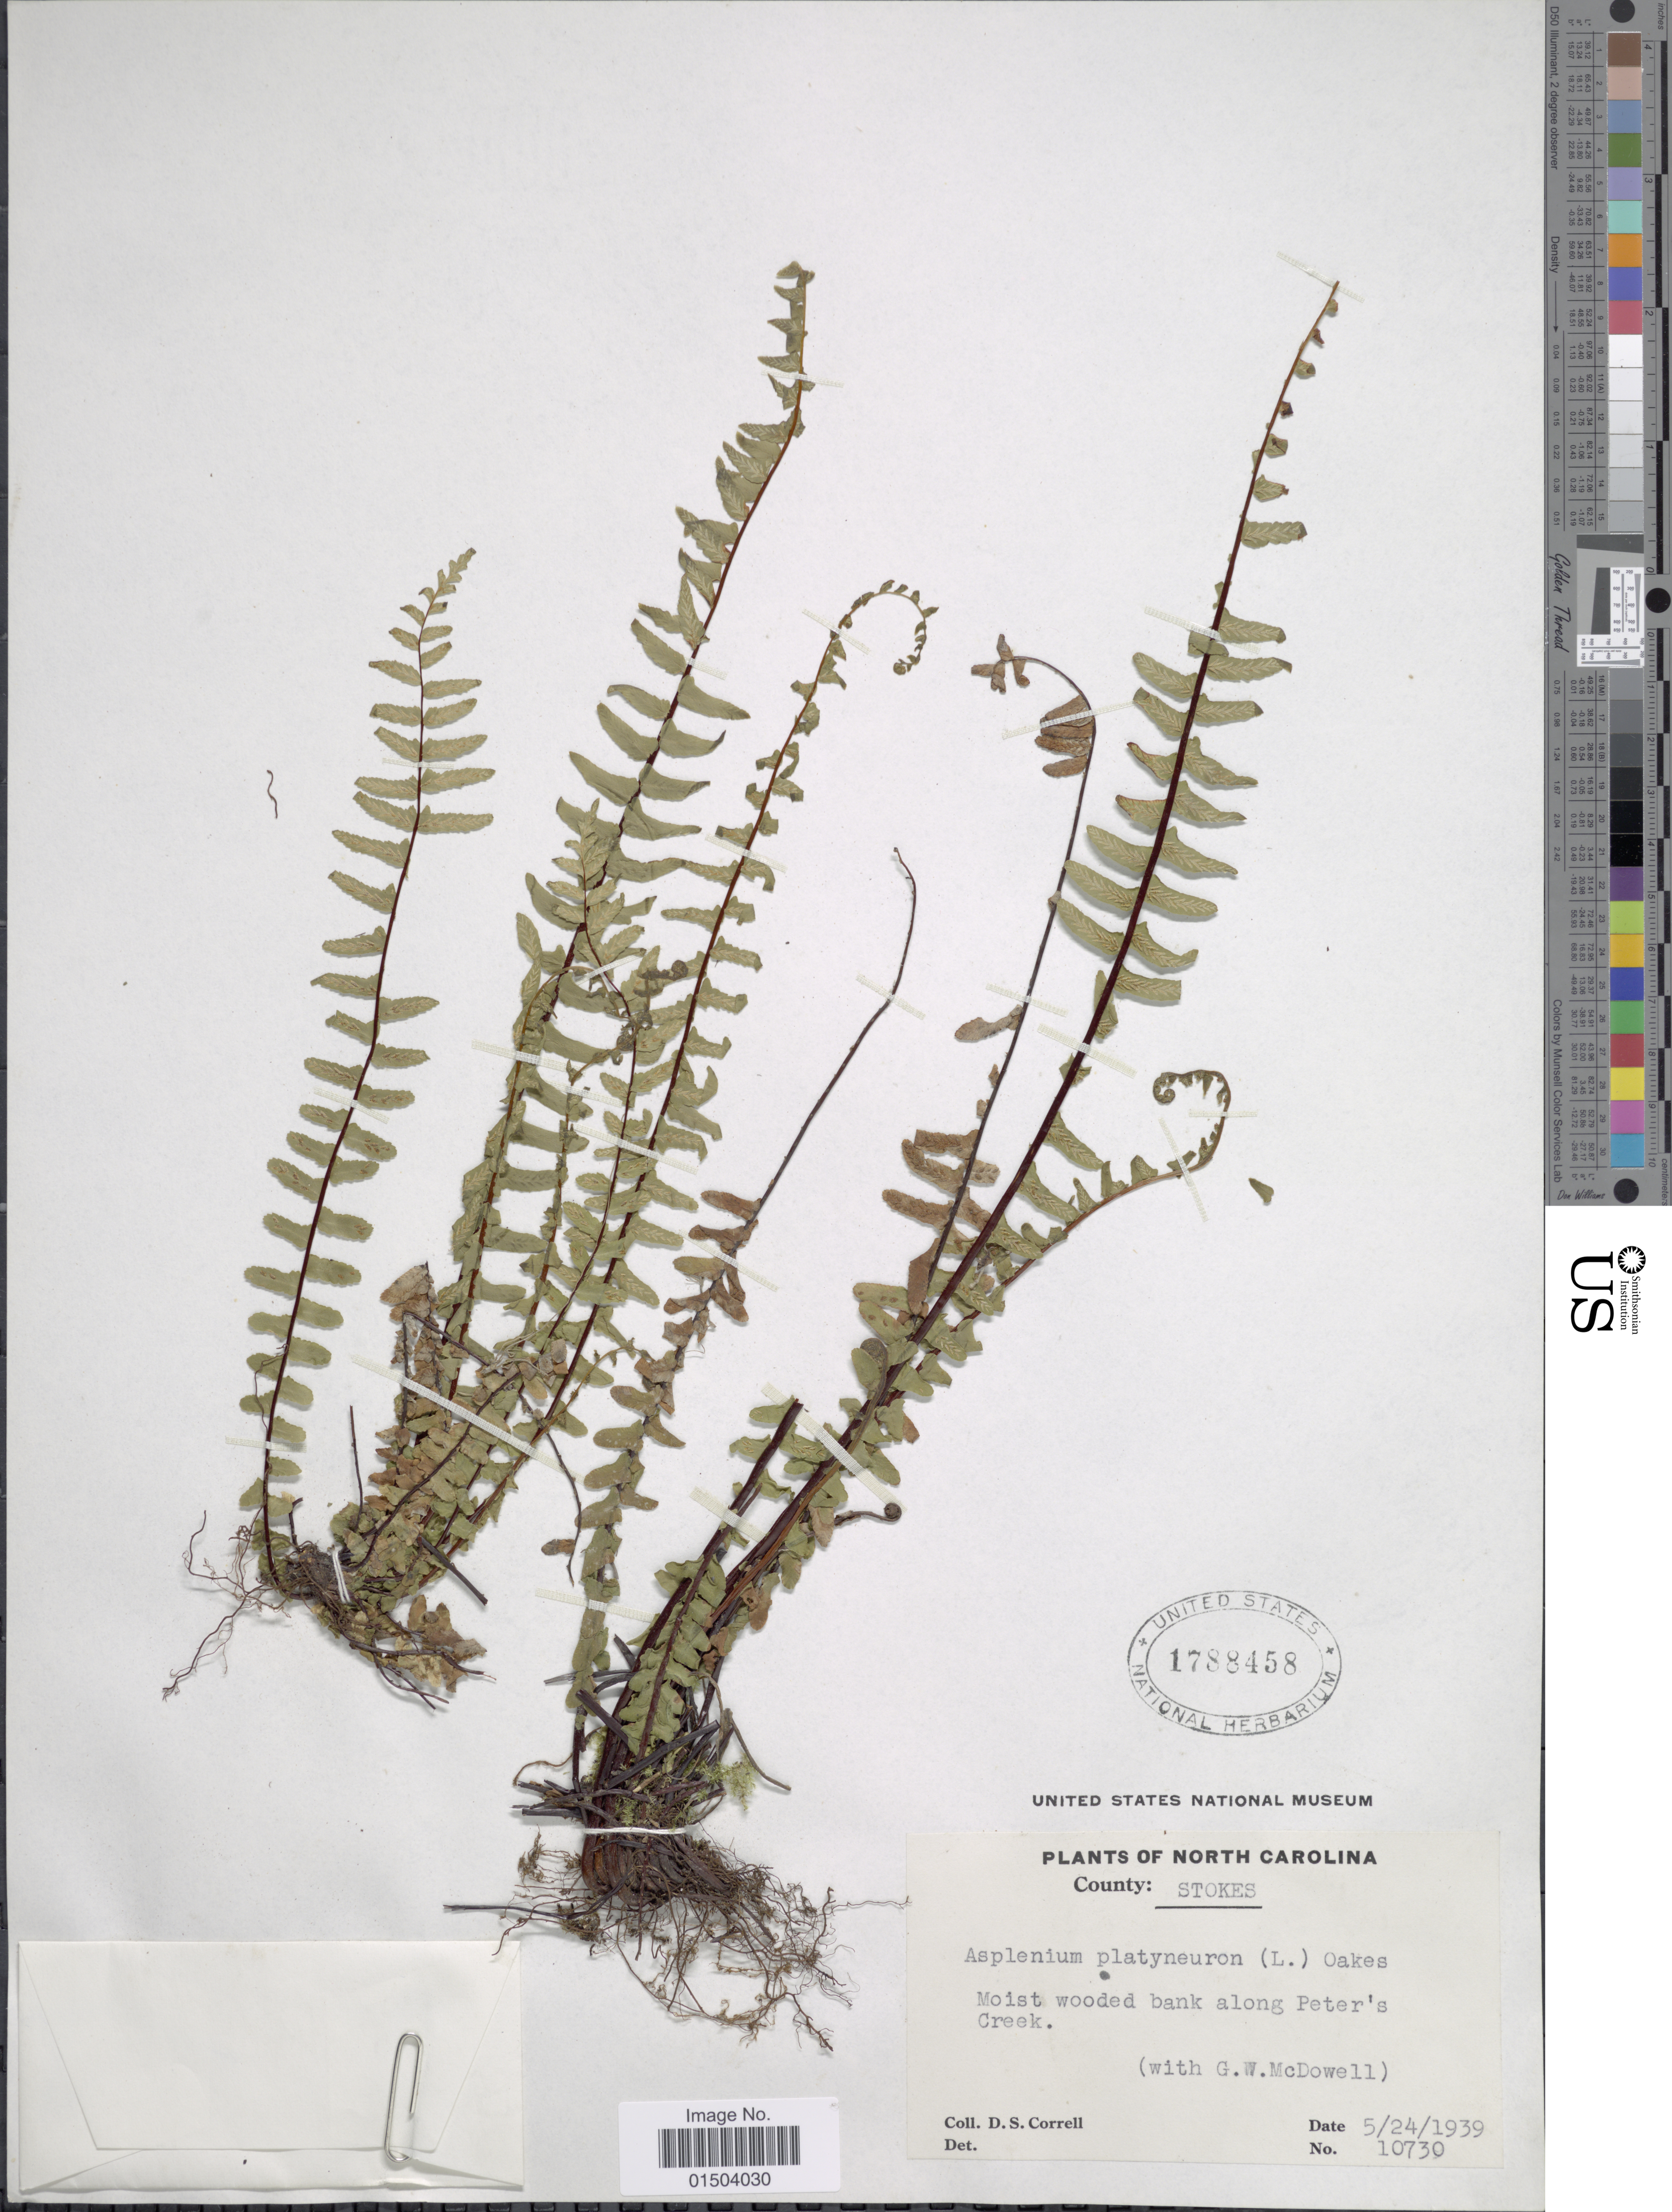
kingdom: Plantae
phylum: Tracheophyta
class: Polypodiopsida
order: Polypodiales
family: Aspleniaceae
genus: Asplenium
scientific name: Asplenium platyneuron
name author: (L.) Britton, Stearns & Poggenb.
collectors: D. S. Correll & G. McDowell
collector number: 10730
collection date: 1939-05-24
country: United States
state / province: North Carolina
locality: County: Stokes. Moist wooded bank along Peter's Creek.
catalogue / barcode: US 1788458